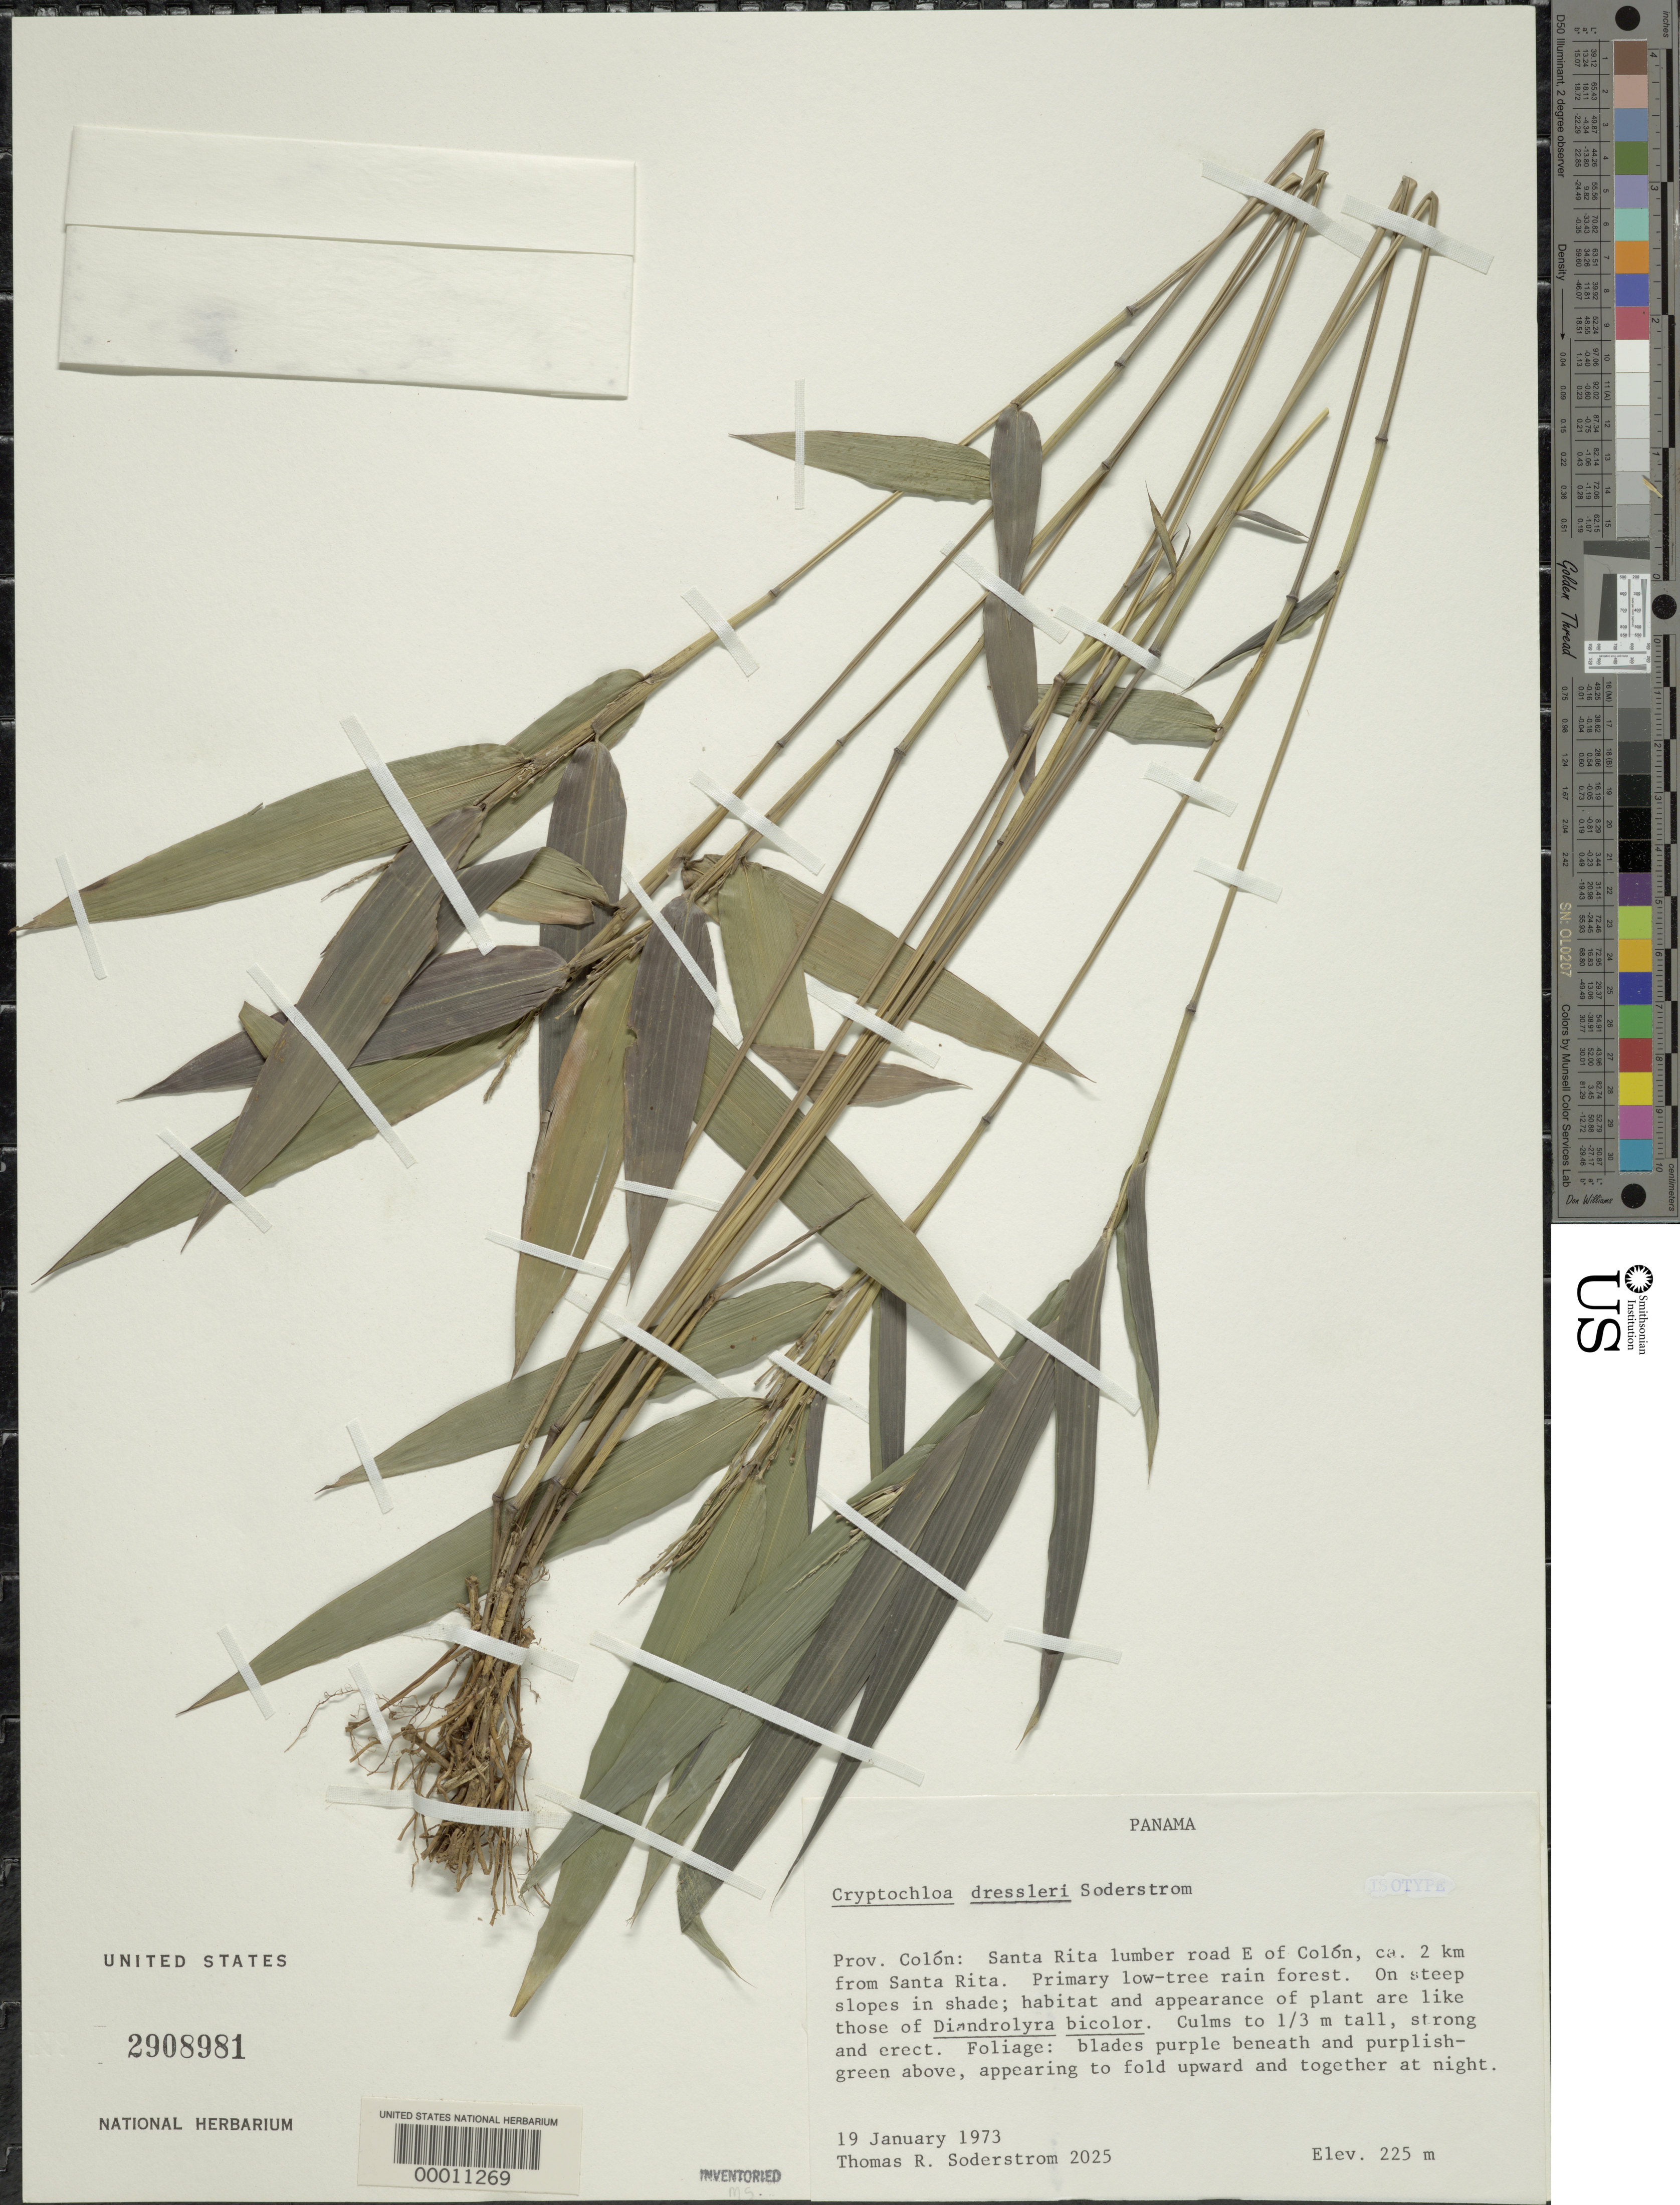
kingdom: Plantae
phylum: Tracheophyta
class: Liliopsida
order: Poales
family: Poaceae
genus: Cryptochloa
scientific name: Cryptochloa dressleri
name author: Soderstr.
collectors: T. R. Soderstrom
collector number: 2025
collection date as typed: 19 Jan 1973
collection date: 1973-01-19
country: Panama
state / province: Colón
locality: Santa Rita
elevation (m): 225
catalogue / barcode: US 2908981